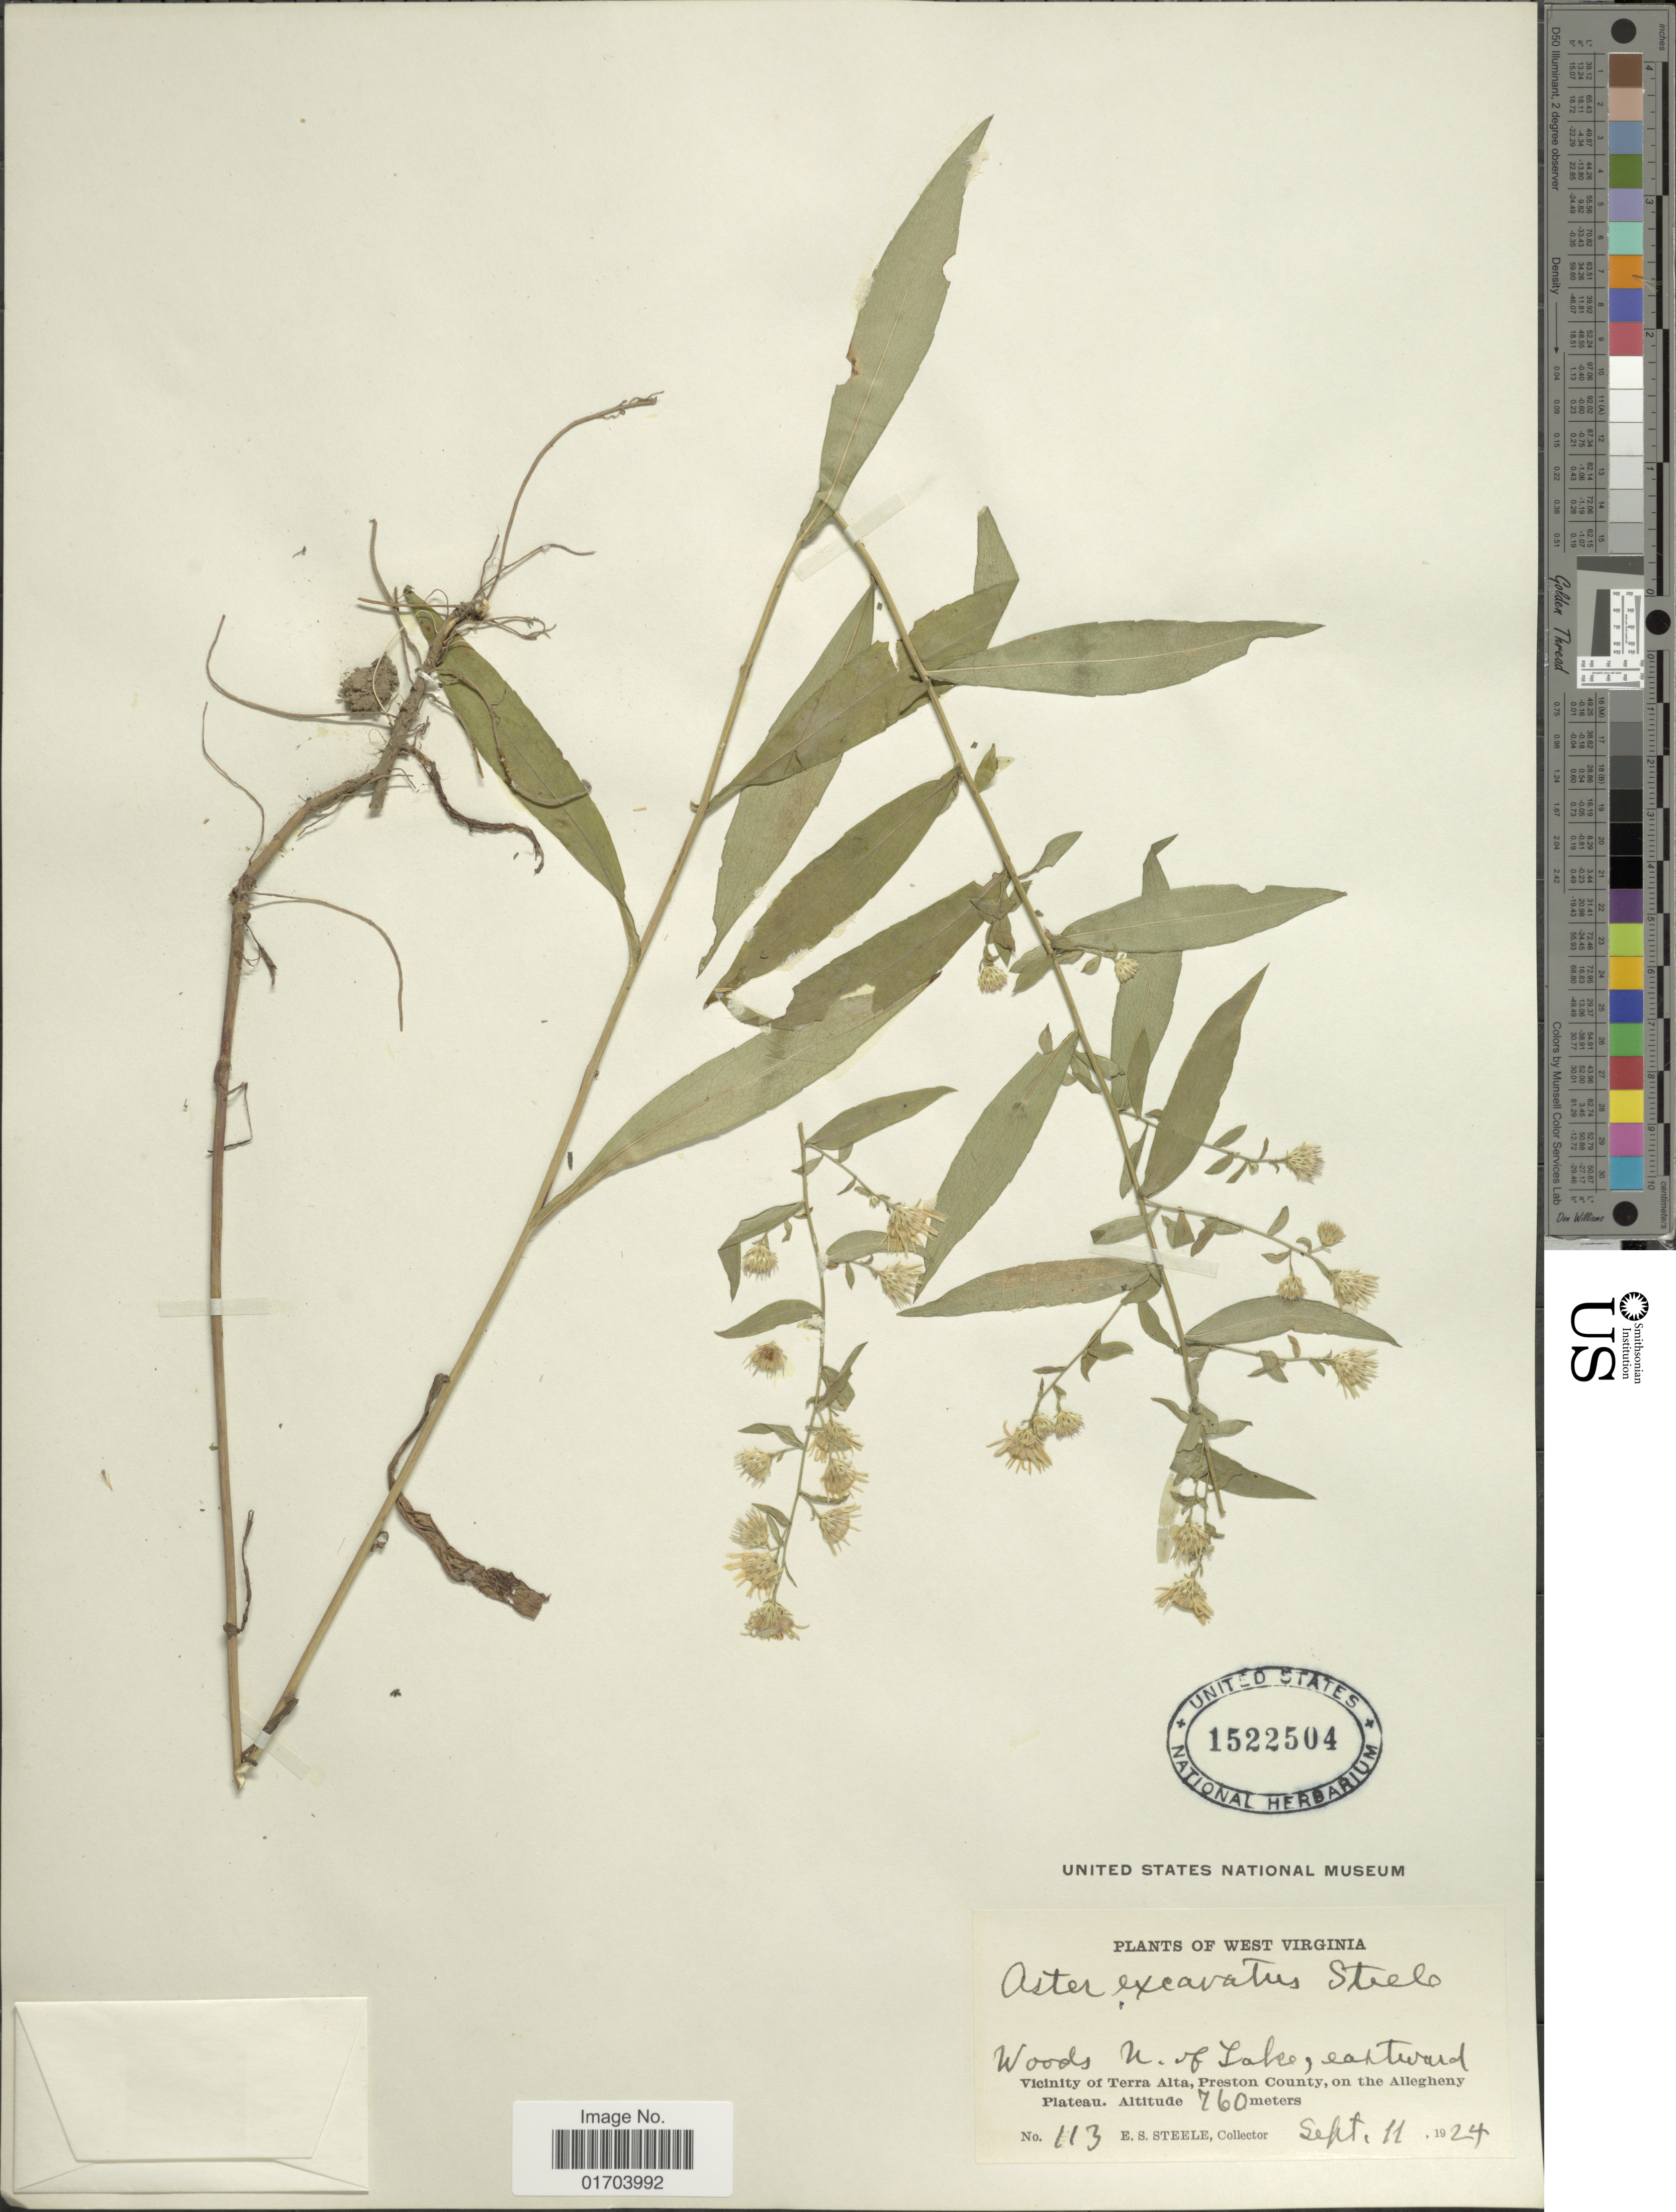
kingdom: Plantae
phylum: Tracheophyta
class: Magnoliopsida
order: Asterales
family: Asteraceae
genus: Aster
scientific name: Aster excavatus E.S. Steele sp. nov. ined.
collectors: E. Steele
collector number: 113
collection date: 1924-09-11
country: United States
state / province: West Virginia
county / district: Preston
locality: Woods N. of Lake, eastwood, Vicinity of Terra Alta, Preston County, on the Allegheny Plateau.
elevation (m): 760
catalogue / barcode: US 1522504